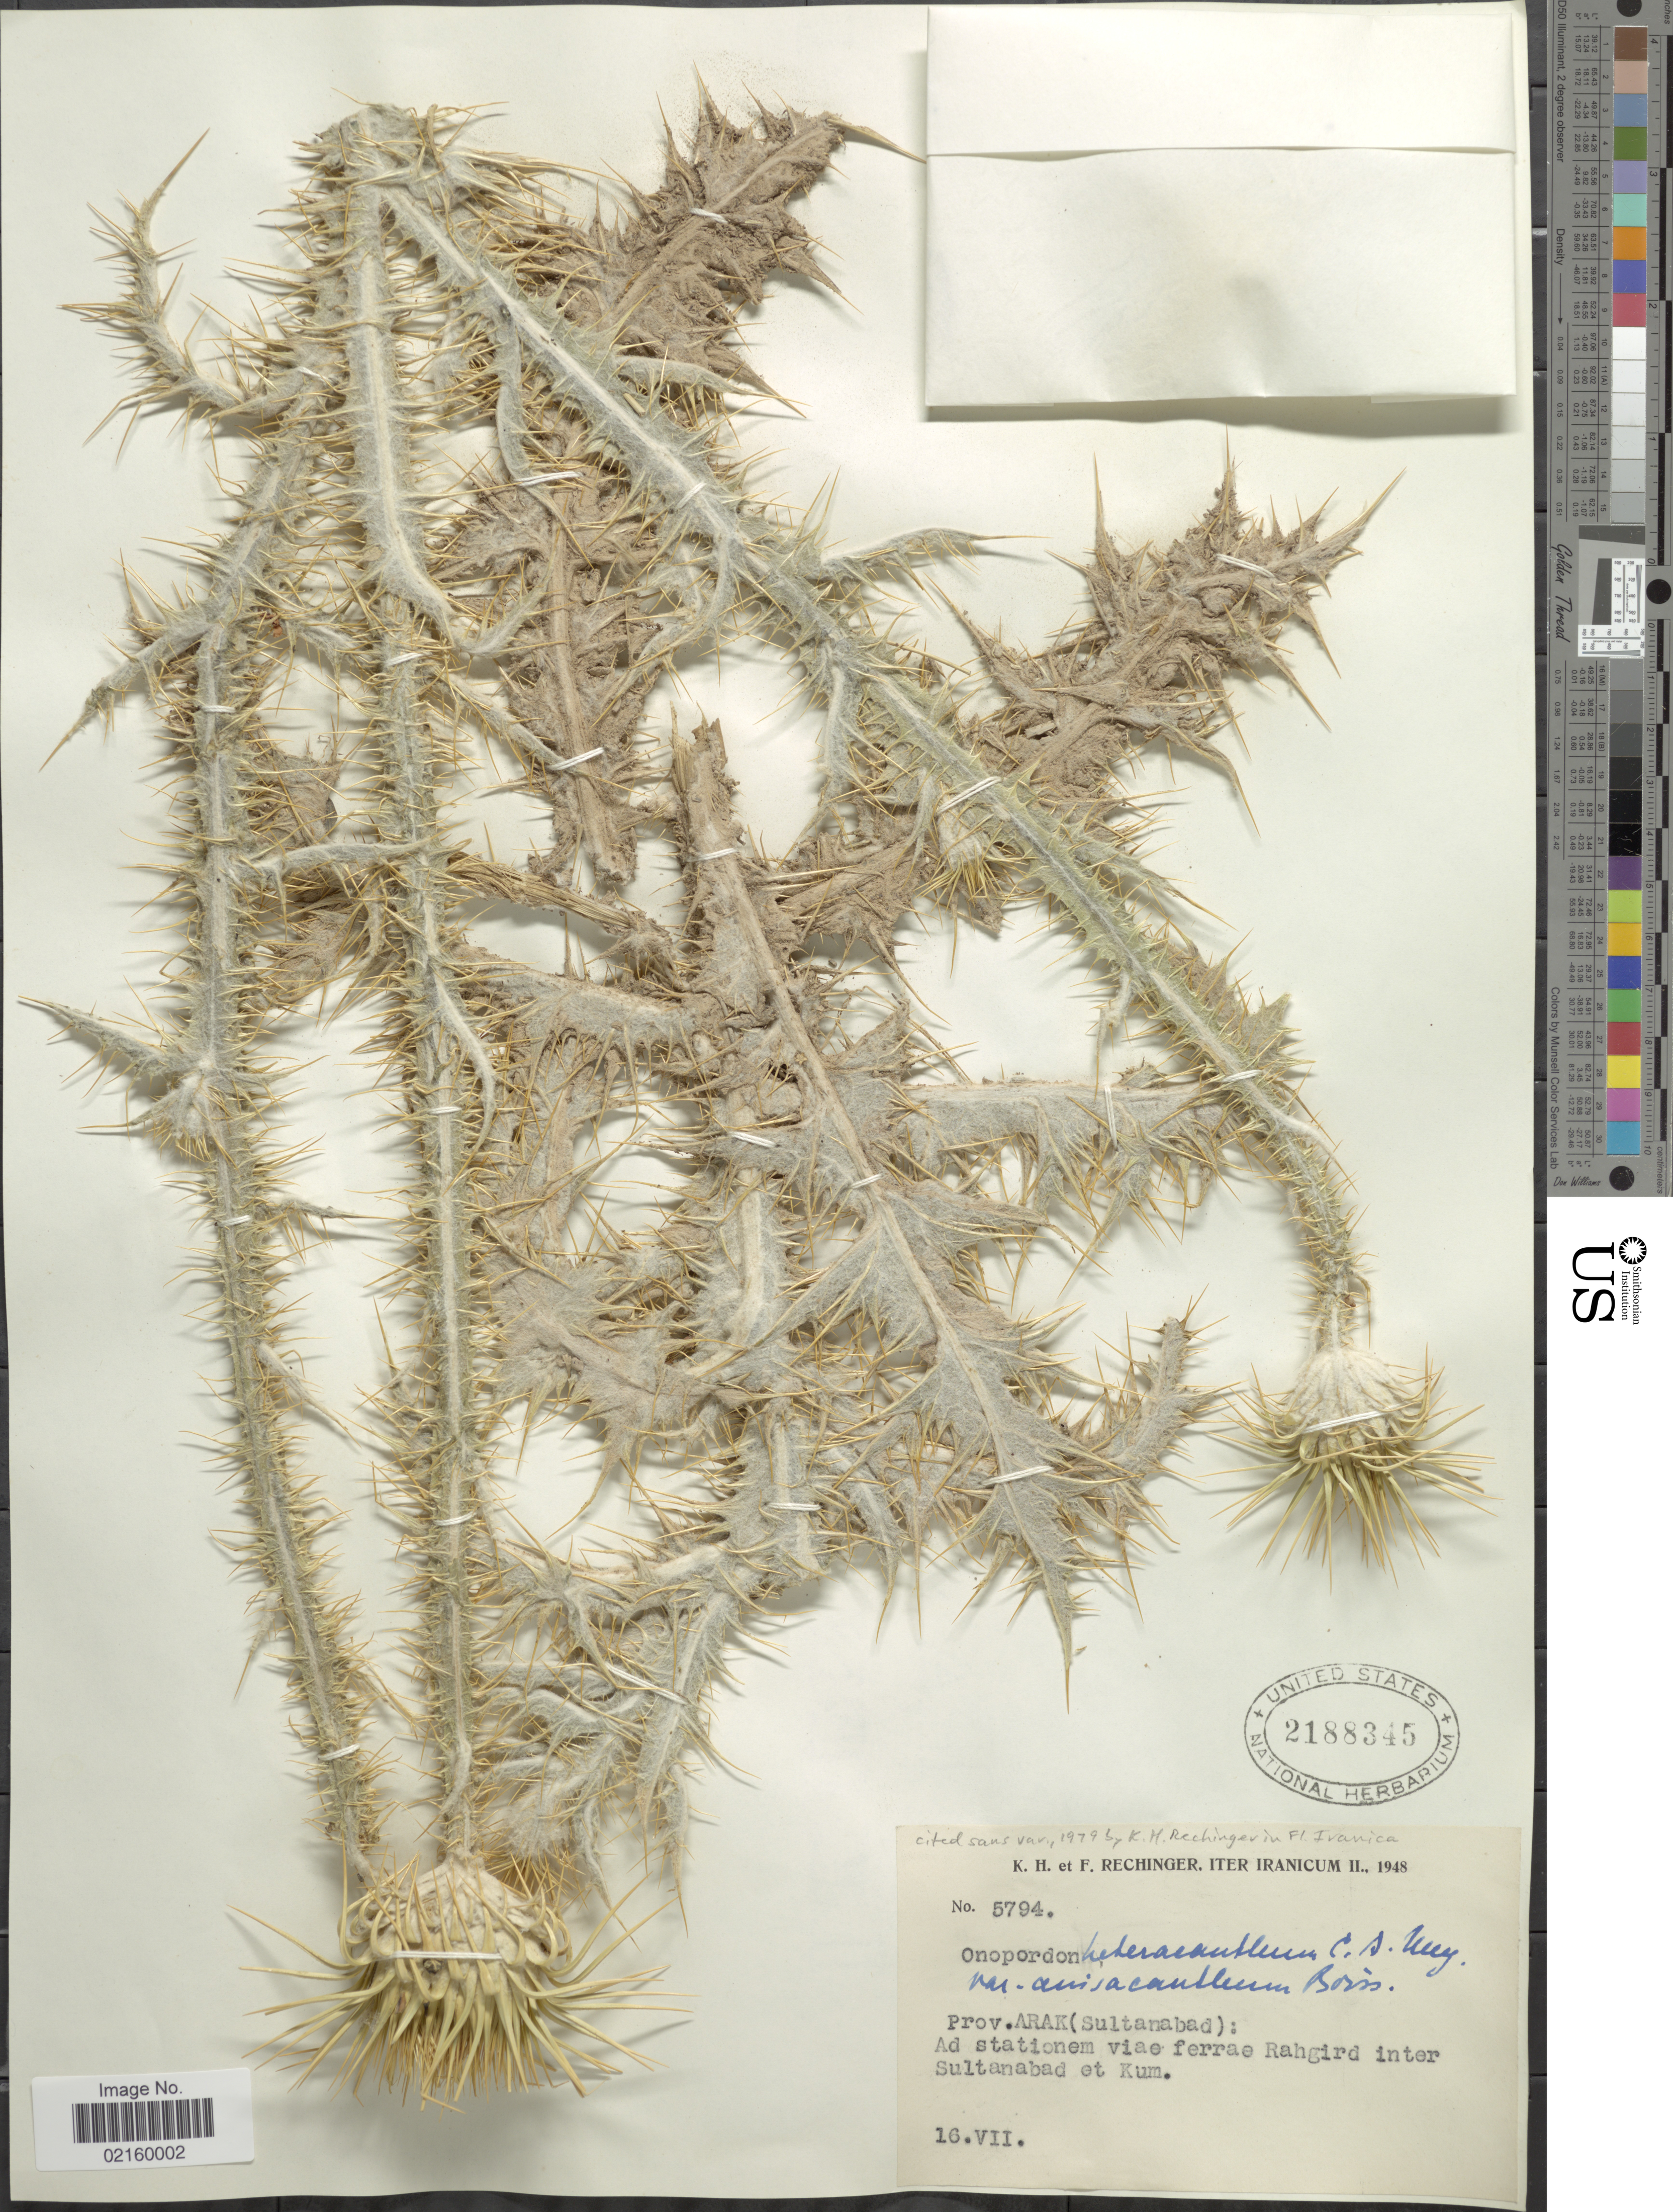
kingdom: Plantae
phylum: Tracheophyta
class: Magnoliopsida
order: Asterales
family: Asteraceae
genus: Onopordum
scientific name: Onopordum heteracanthum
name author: C.A. Mey.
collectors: K. H. Rechinger & F. Rechinger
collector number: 5794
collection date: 1948-07-16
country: Iran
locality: Iranicum, Prov. Arak (Sultanabad), Rahgird inter Sultanabad et Kum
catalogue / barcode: US 2188345